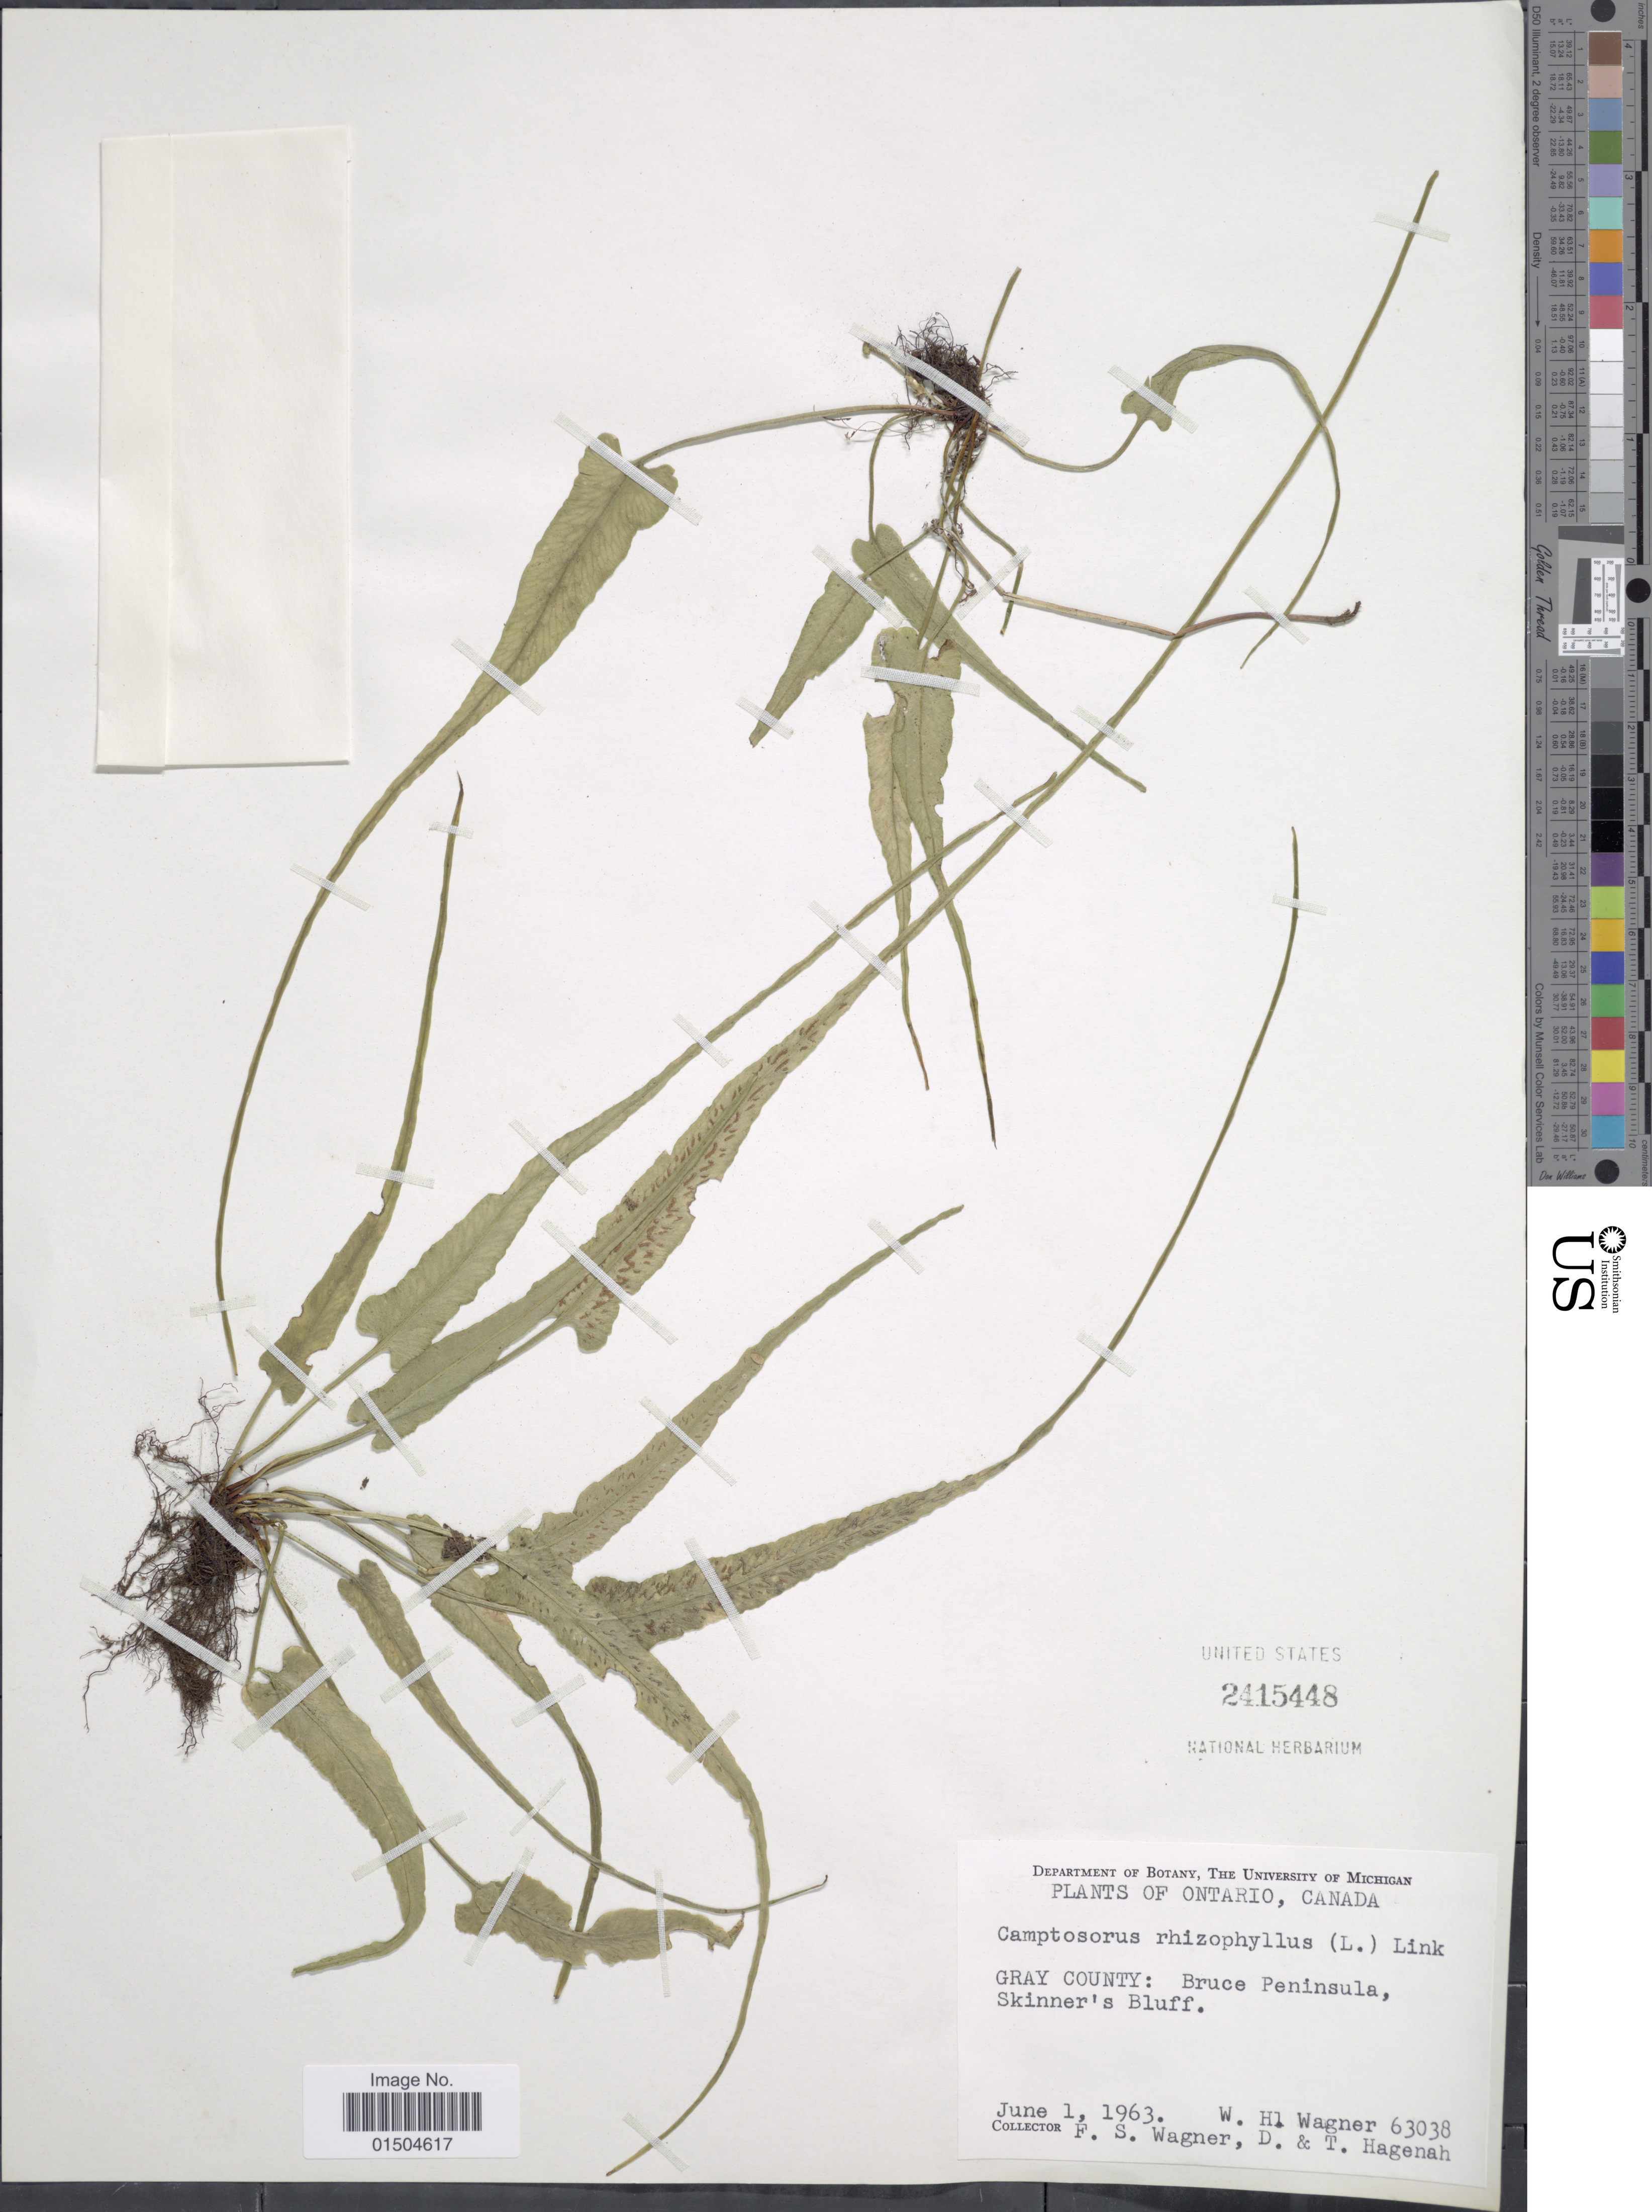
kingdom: Plantae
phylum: Tracheophyta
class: Polypodiopsida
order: Polypodiales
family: Aspleniaceae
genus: Asplenium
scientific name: Asplenium rhizophyllum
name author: L.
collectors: W. H. Wagner, F. S. Wagner, D. Hagenah & T. Hagenah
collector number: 63038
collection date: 1963-06-01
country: Canada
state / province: Ontario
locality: Gray County: Bruce Peninsula, Skinner's Bluff.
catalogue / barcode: US 2415448